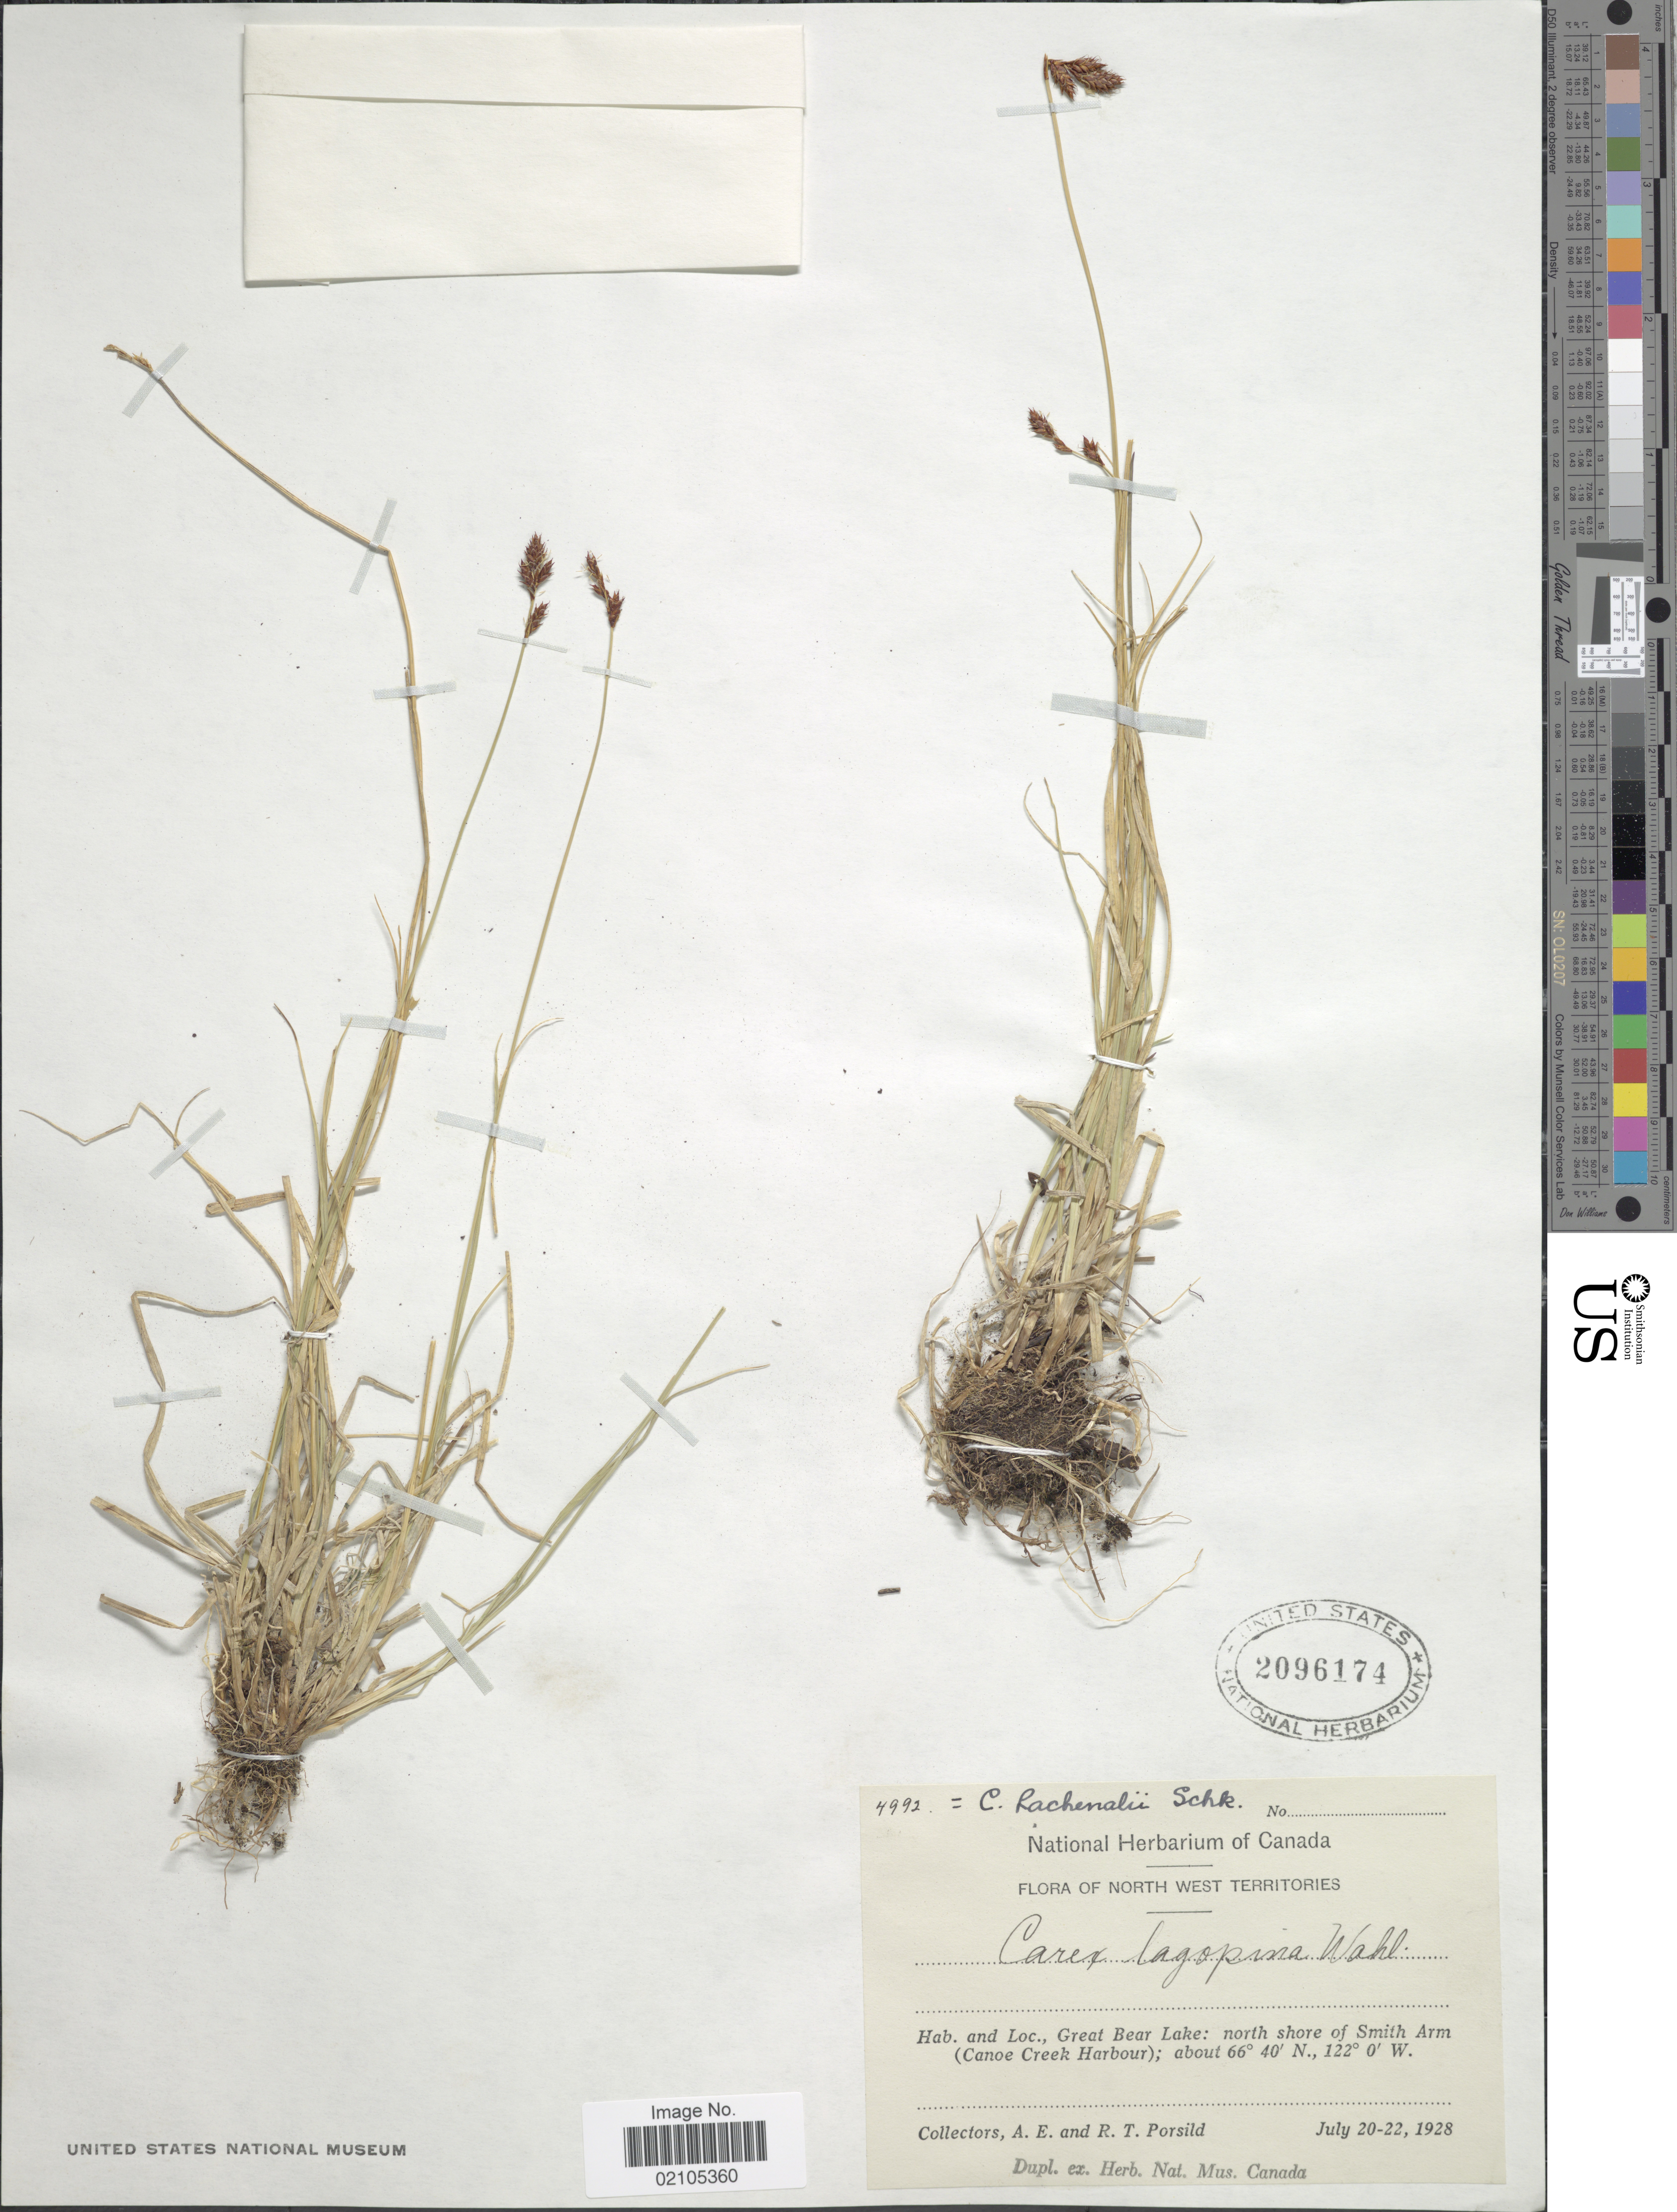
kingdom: Plantae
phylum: Tracheophyta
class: Liliopsida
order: Poales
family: Cyperaceae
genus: Carex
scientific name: Carex lachenalii subsp. lachenalii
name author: Schkuhr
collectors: A. E. Porsild & R. T. Porsild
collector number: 4992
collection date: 1928-07-20/1928-07-22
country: Canada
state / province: Northwest Territories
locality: Great Bear Lake: north shore of Smith Arm (Canoe Creek Harbour)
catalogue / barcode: US 2096174